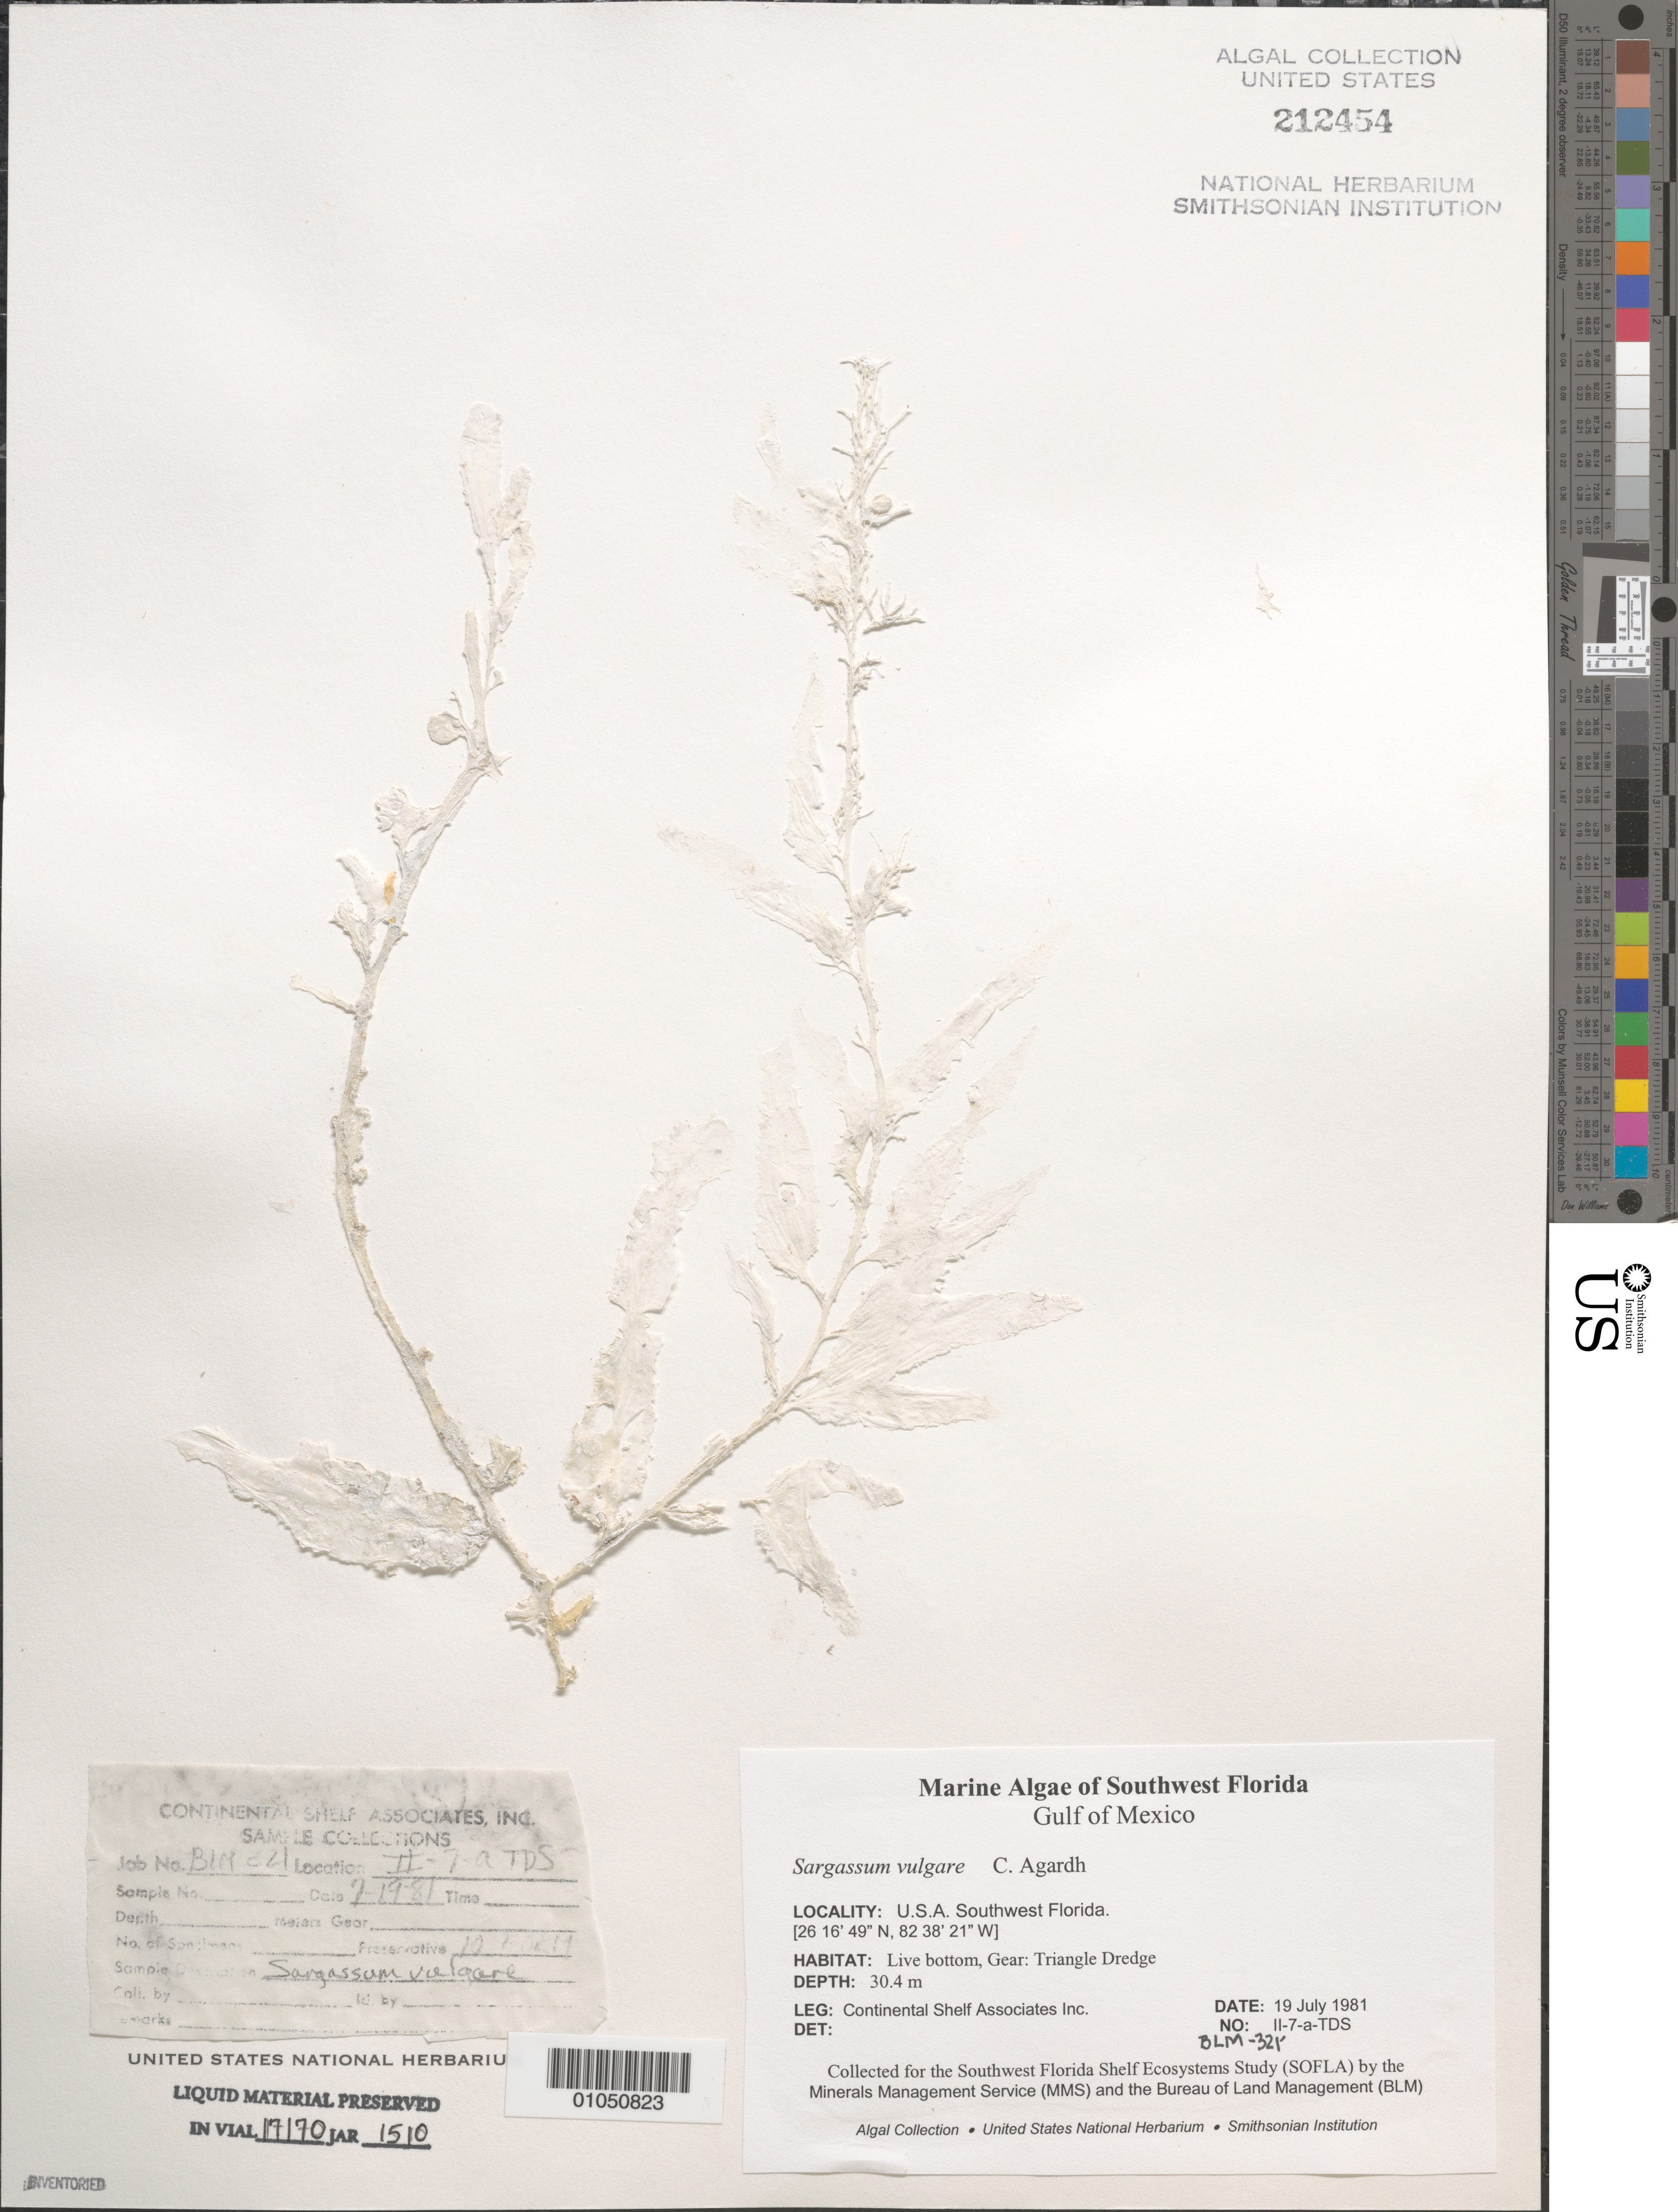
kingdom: Chromista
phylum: Ochrophyta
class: Phaeophyceae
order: Fucales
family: Sargassaceae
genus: Sargassum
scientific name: Sargassum vulgare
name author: C. Agardh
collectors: Continental Shelf Associates for the MMS/BLM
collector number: BLM-321-II-7-A-TDS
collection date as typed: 19 Jul 1981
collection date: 1981-07-19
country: United States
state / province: Florida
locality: Gulf of Mexico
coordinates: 26 16'49"N, 82 38'21"W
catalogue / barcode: US 212454